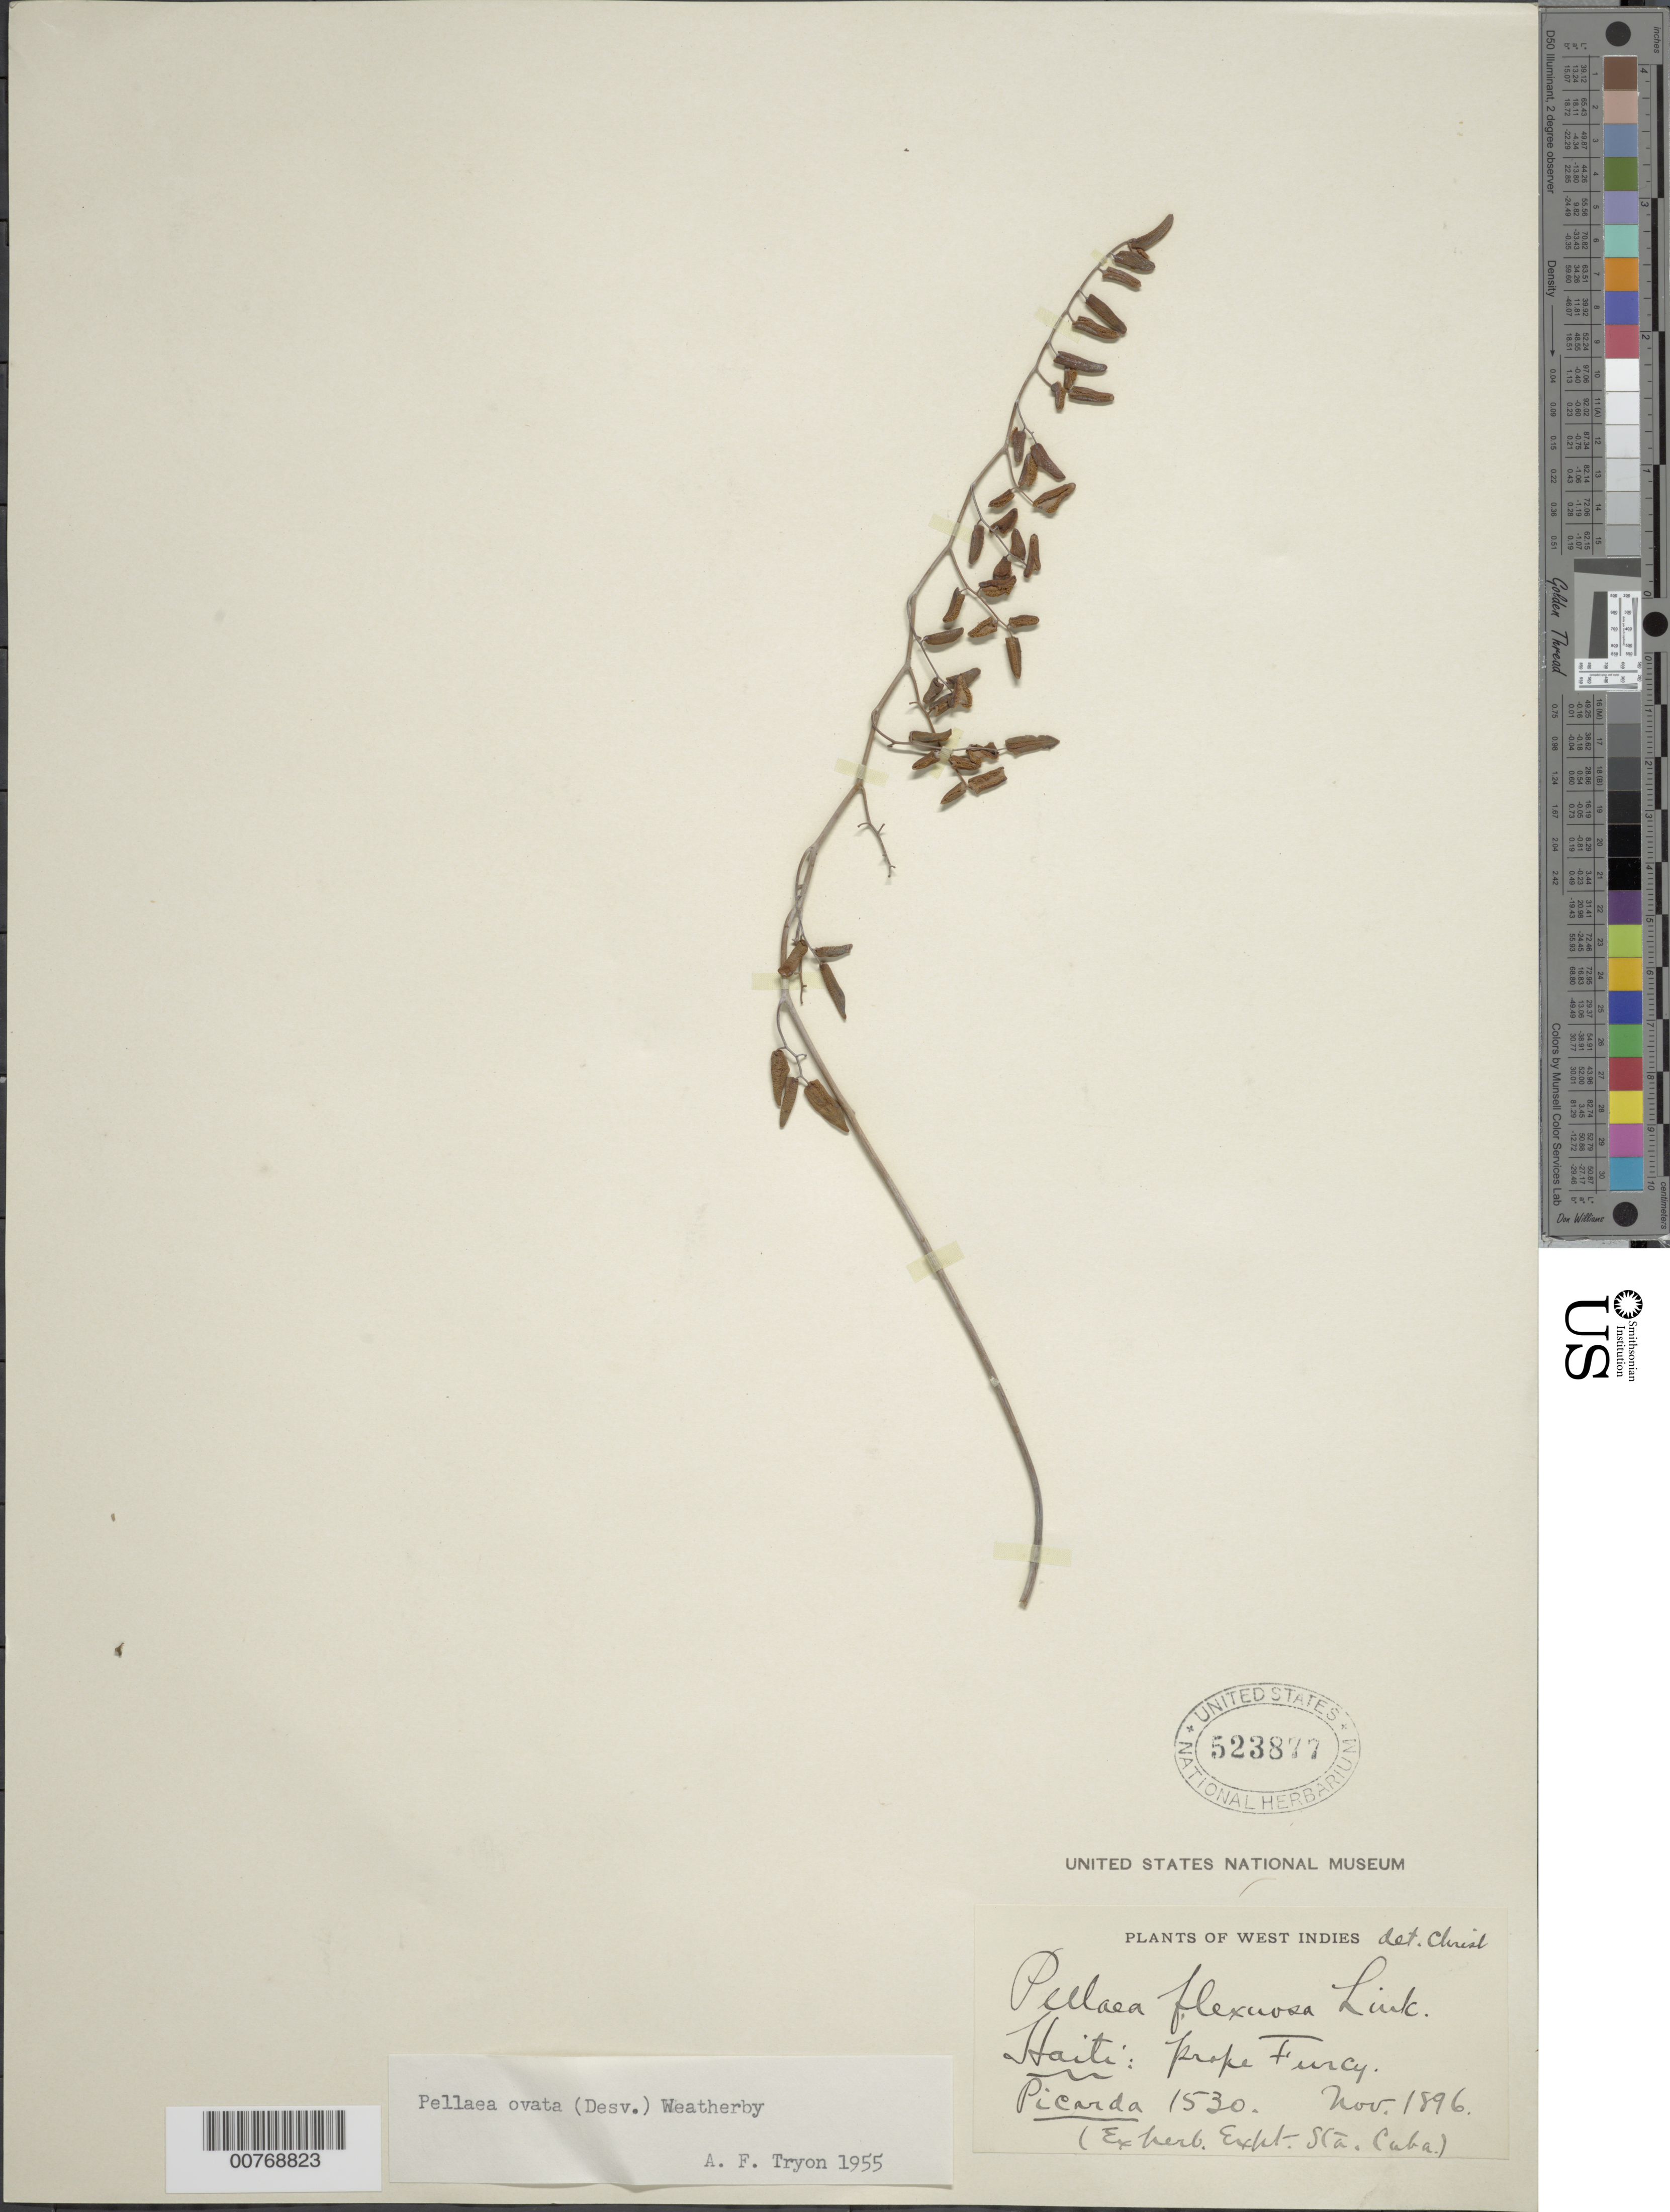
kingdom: Plantae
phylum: Tracheophyta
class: Polypodiopsida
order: Polypodiales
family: Pteridaceae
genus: Pellaea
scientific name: Pellaea ovata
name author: (Desv.) Weath.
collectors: -. Picarda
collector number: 1530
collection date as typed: Nov 1896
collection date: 1896-11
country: Haiti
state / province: Óuest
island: Hispaniola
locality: Prope Furcy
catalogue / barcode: US 523877